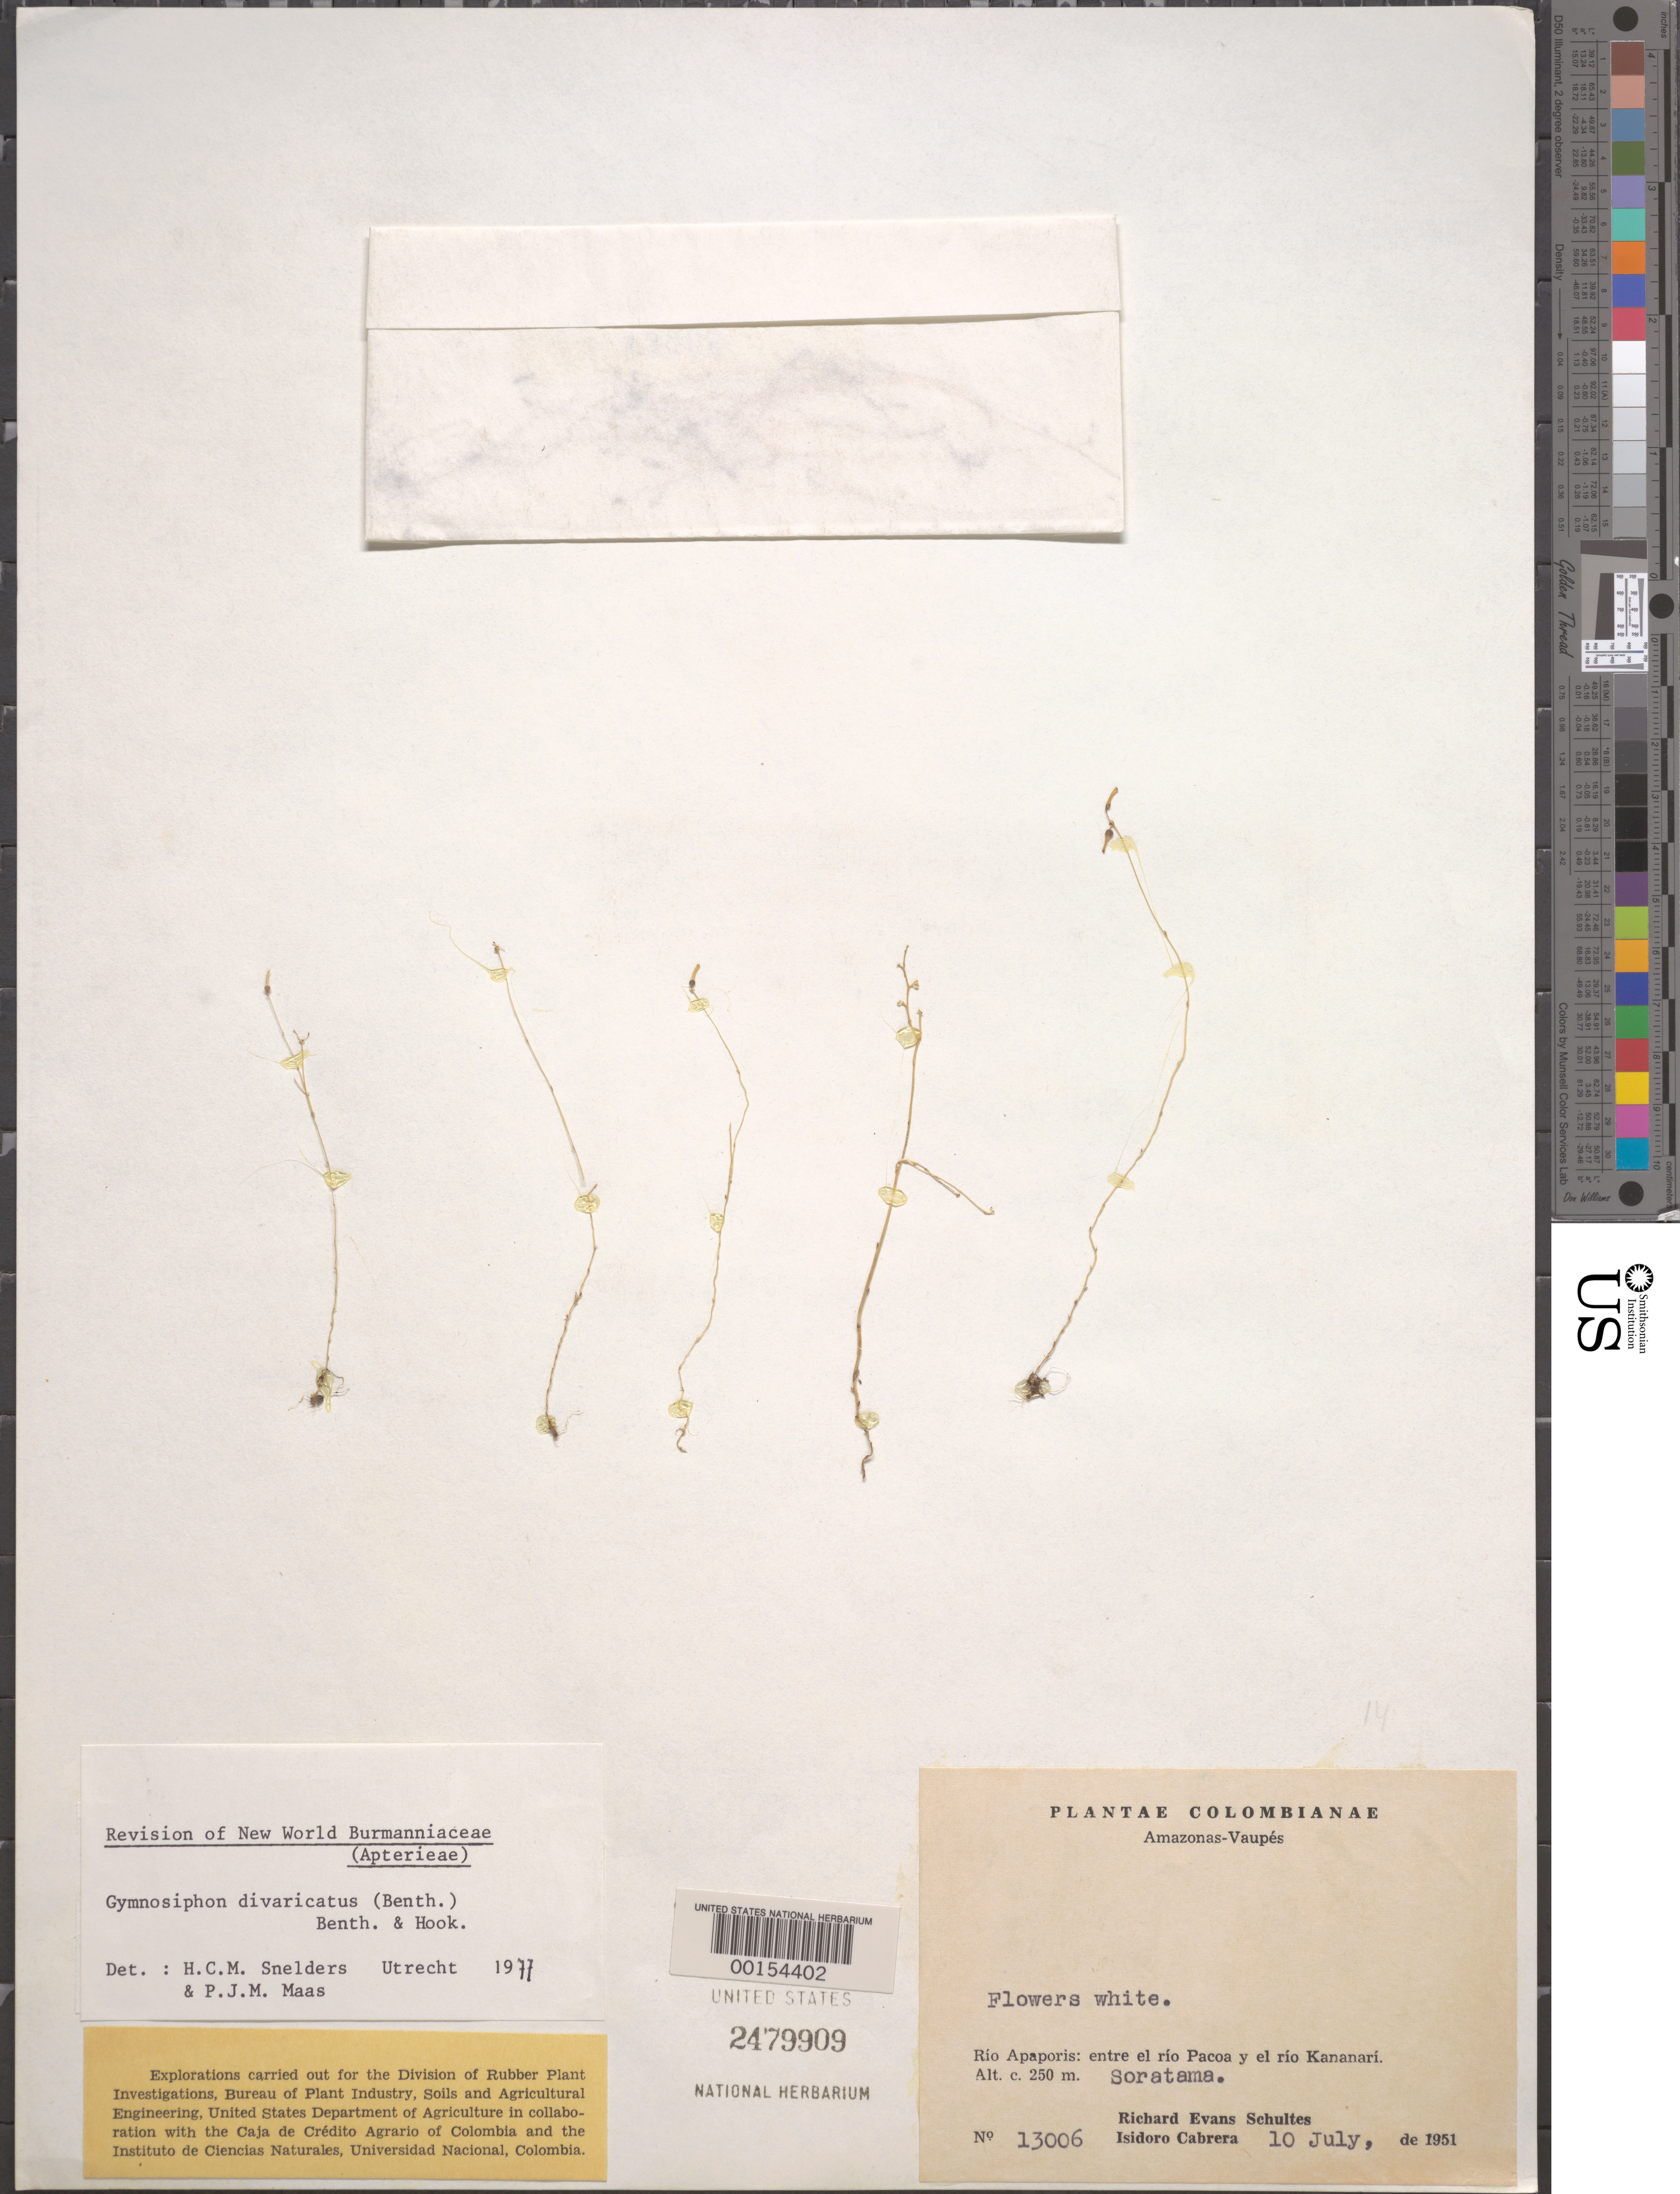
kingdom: Plantae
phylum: Tracheophyta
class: Liliopsida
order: Dioscoreales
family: Burmanniaceae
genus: Gymnosiphon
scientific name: Gymnosiphon divaricatus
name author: (Benth.) Benth. & Hook. f.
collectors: R. E. Schultes & I. Cabrera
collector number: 13006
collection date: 1951-07-10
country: Colombia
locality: Amazonas-Vaupés. Río Apaporis: entre el río Pacoa y el río Kananarí. Soratama.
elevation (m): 250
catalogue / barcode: US 2479909